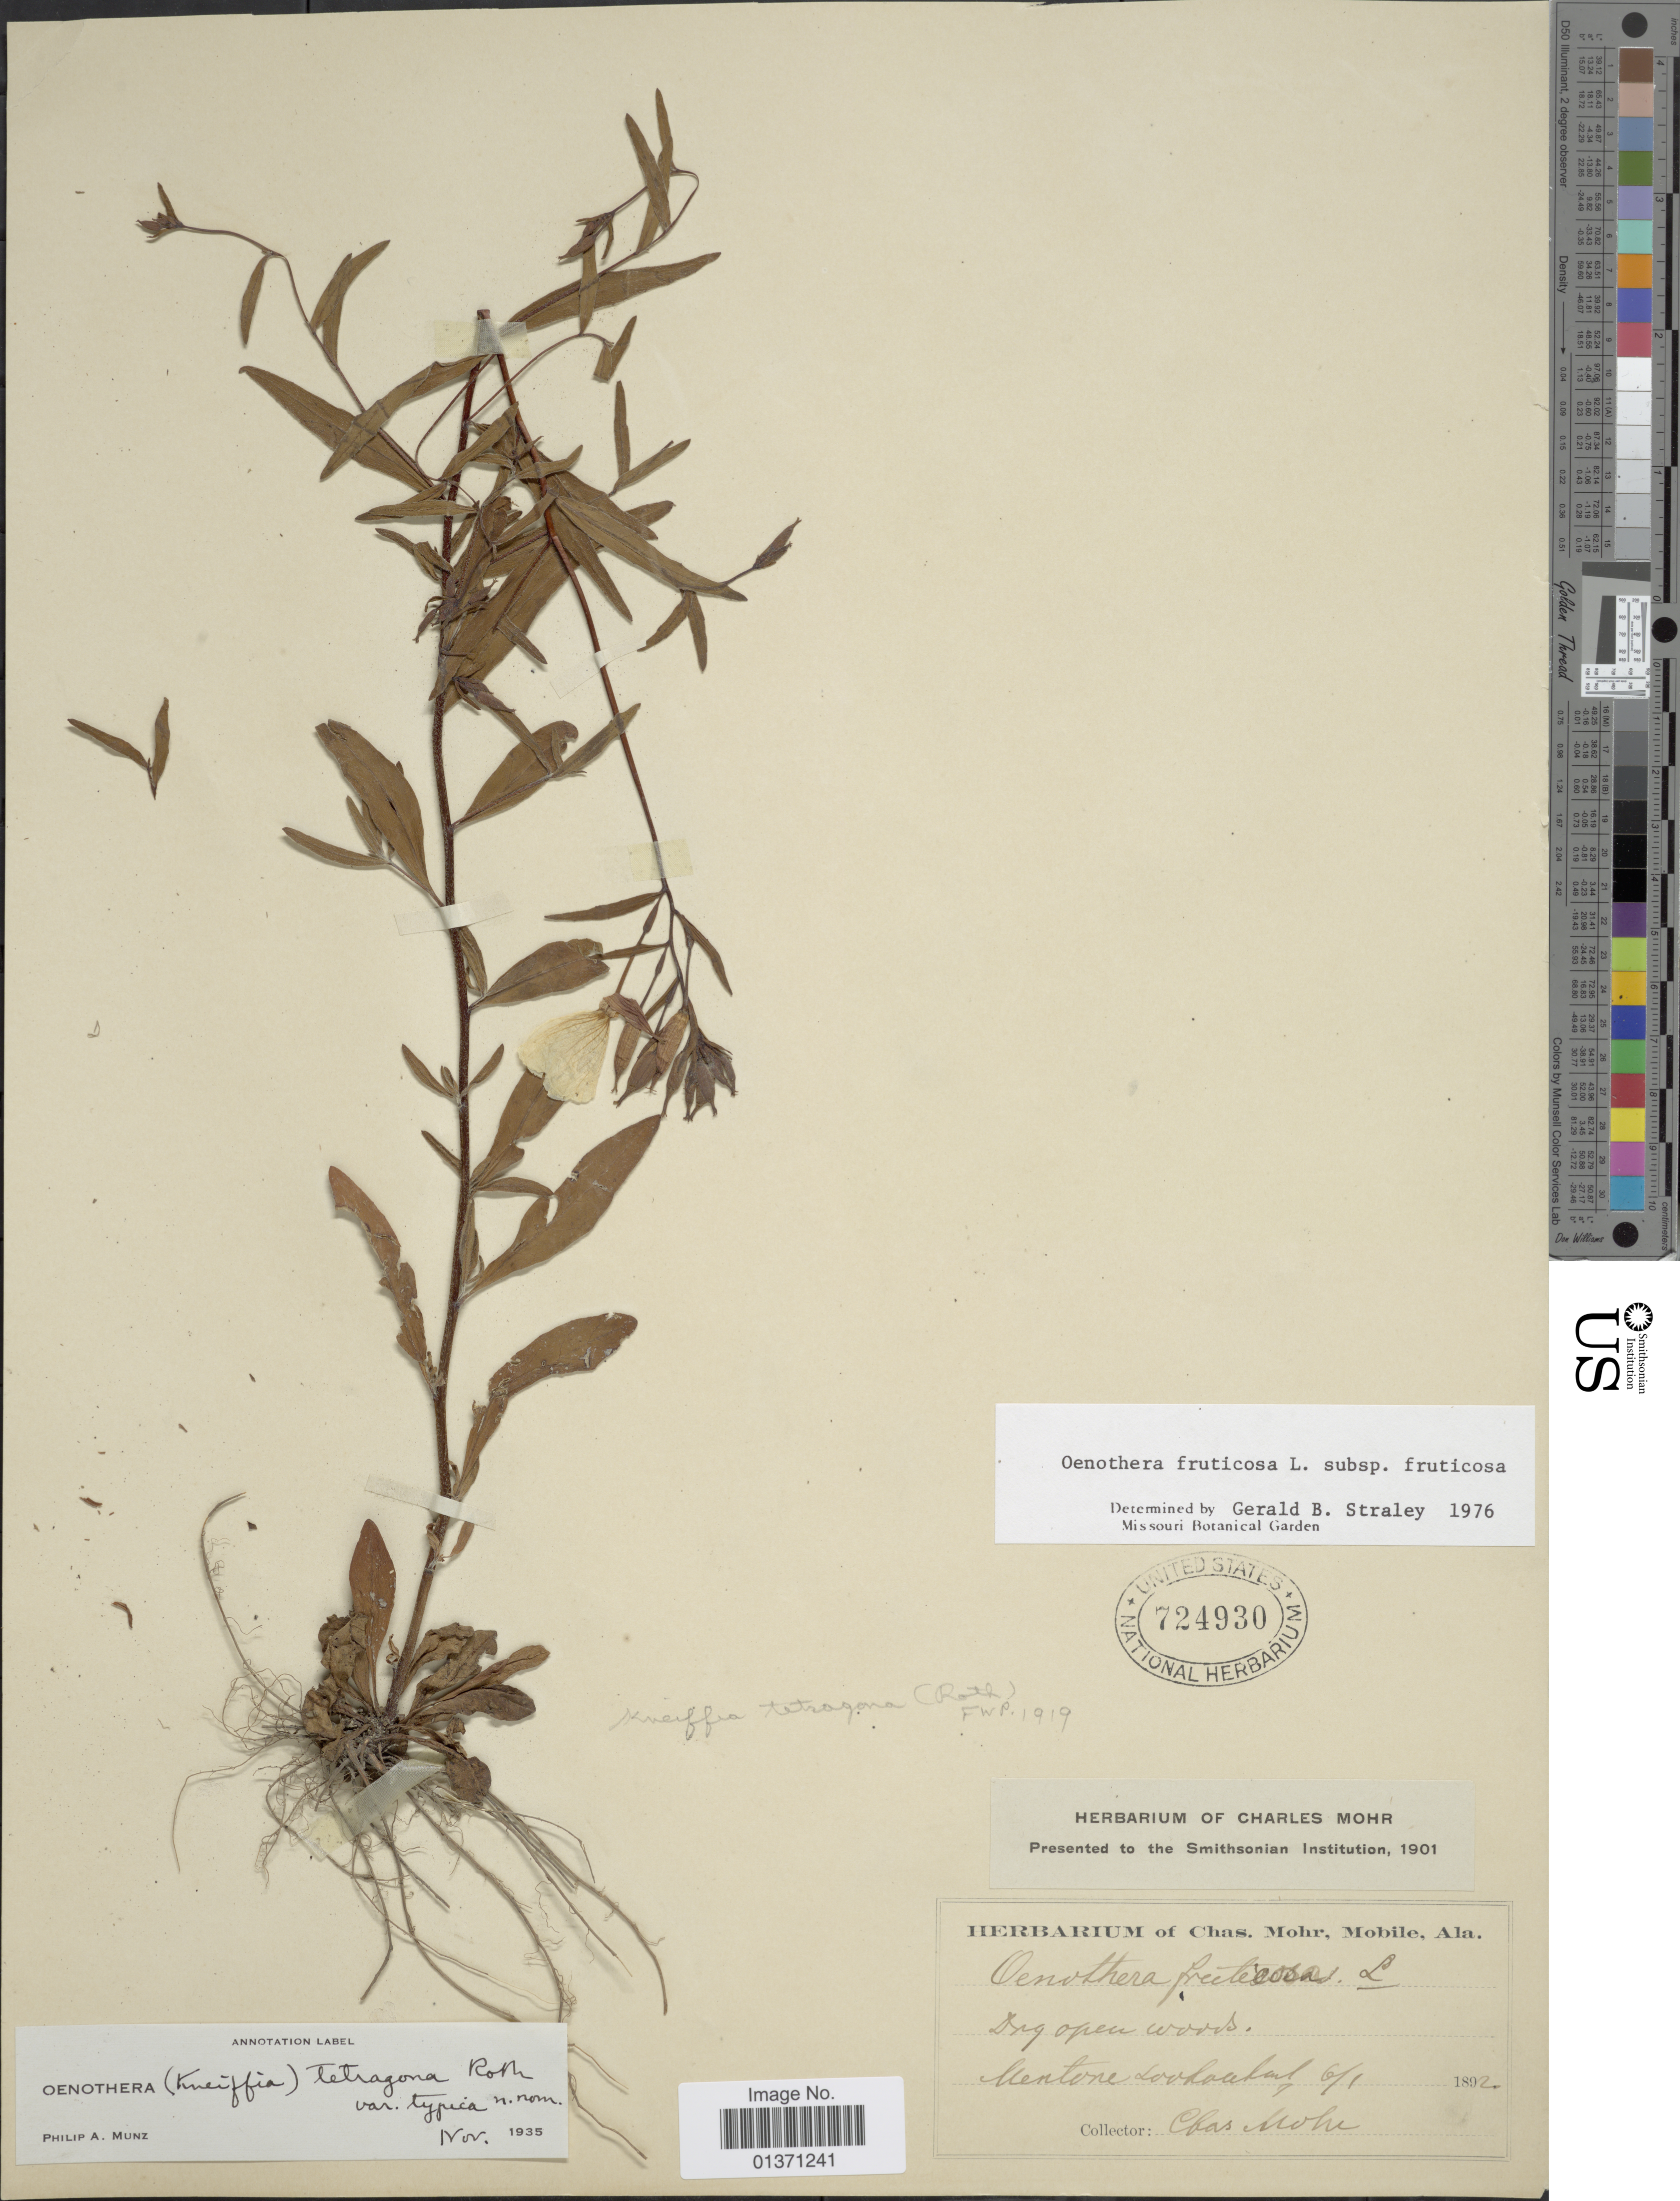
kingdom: Plantae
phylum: Tracheophyta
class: Magnoliopsida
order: Myrtales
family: Onagraceae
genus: Oenothera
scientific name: Oenothera fruticosa subsp. fruticosa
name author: L.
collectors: Mohr, C. T. (herbarium)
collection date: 1892-01-06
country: United States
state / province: Alabama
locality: Mentone Lookabout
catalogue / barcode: US 724930